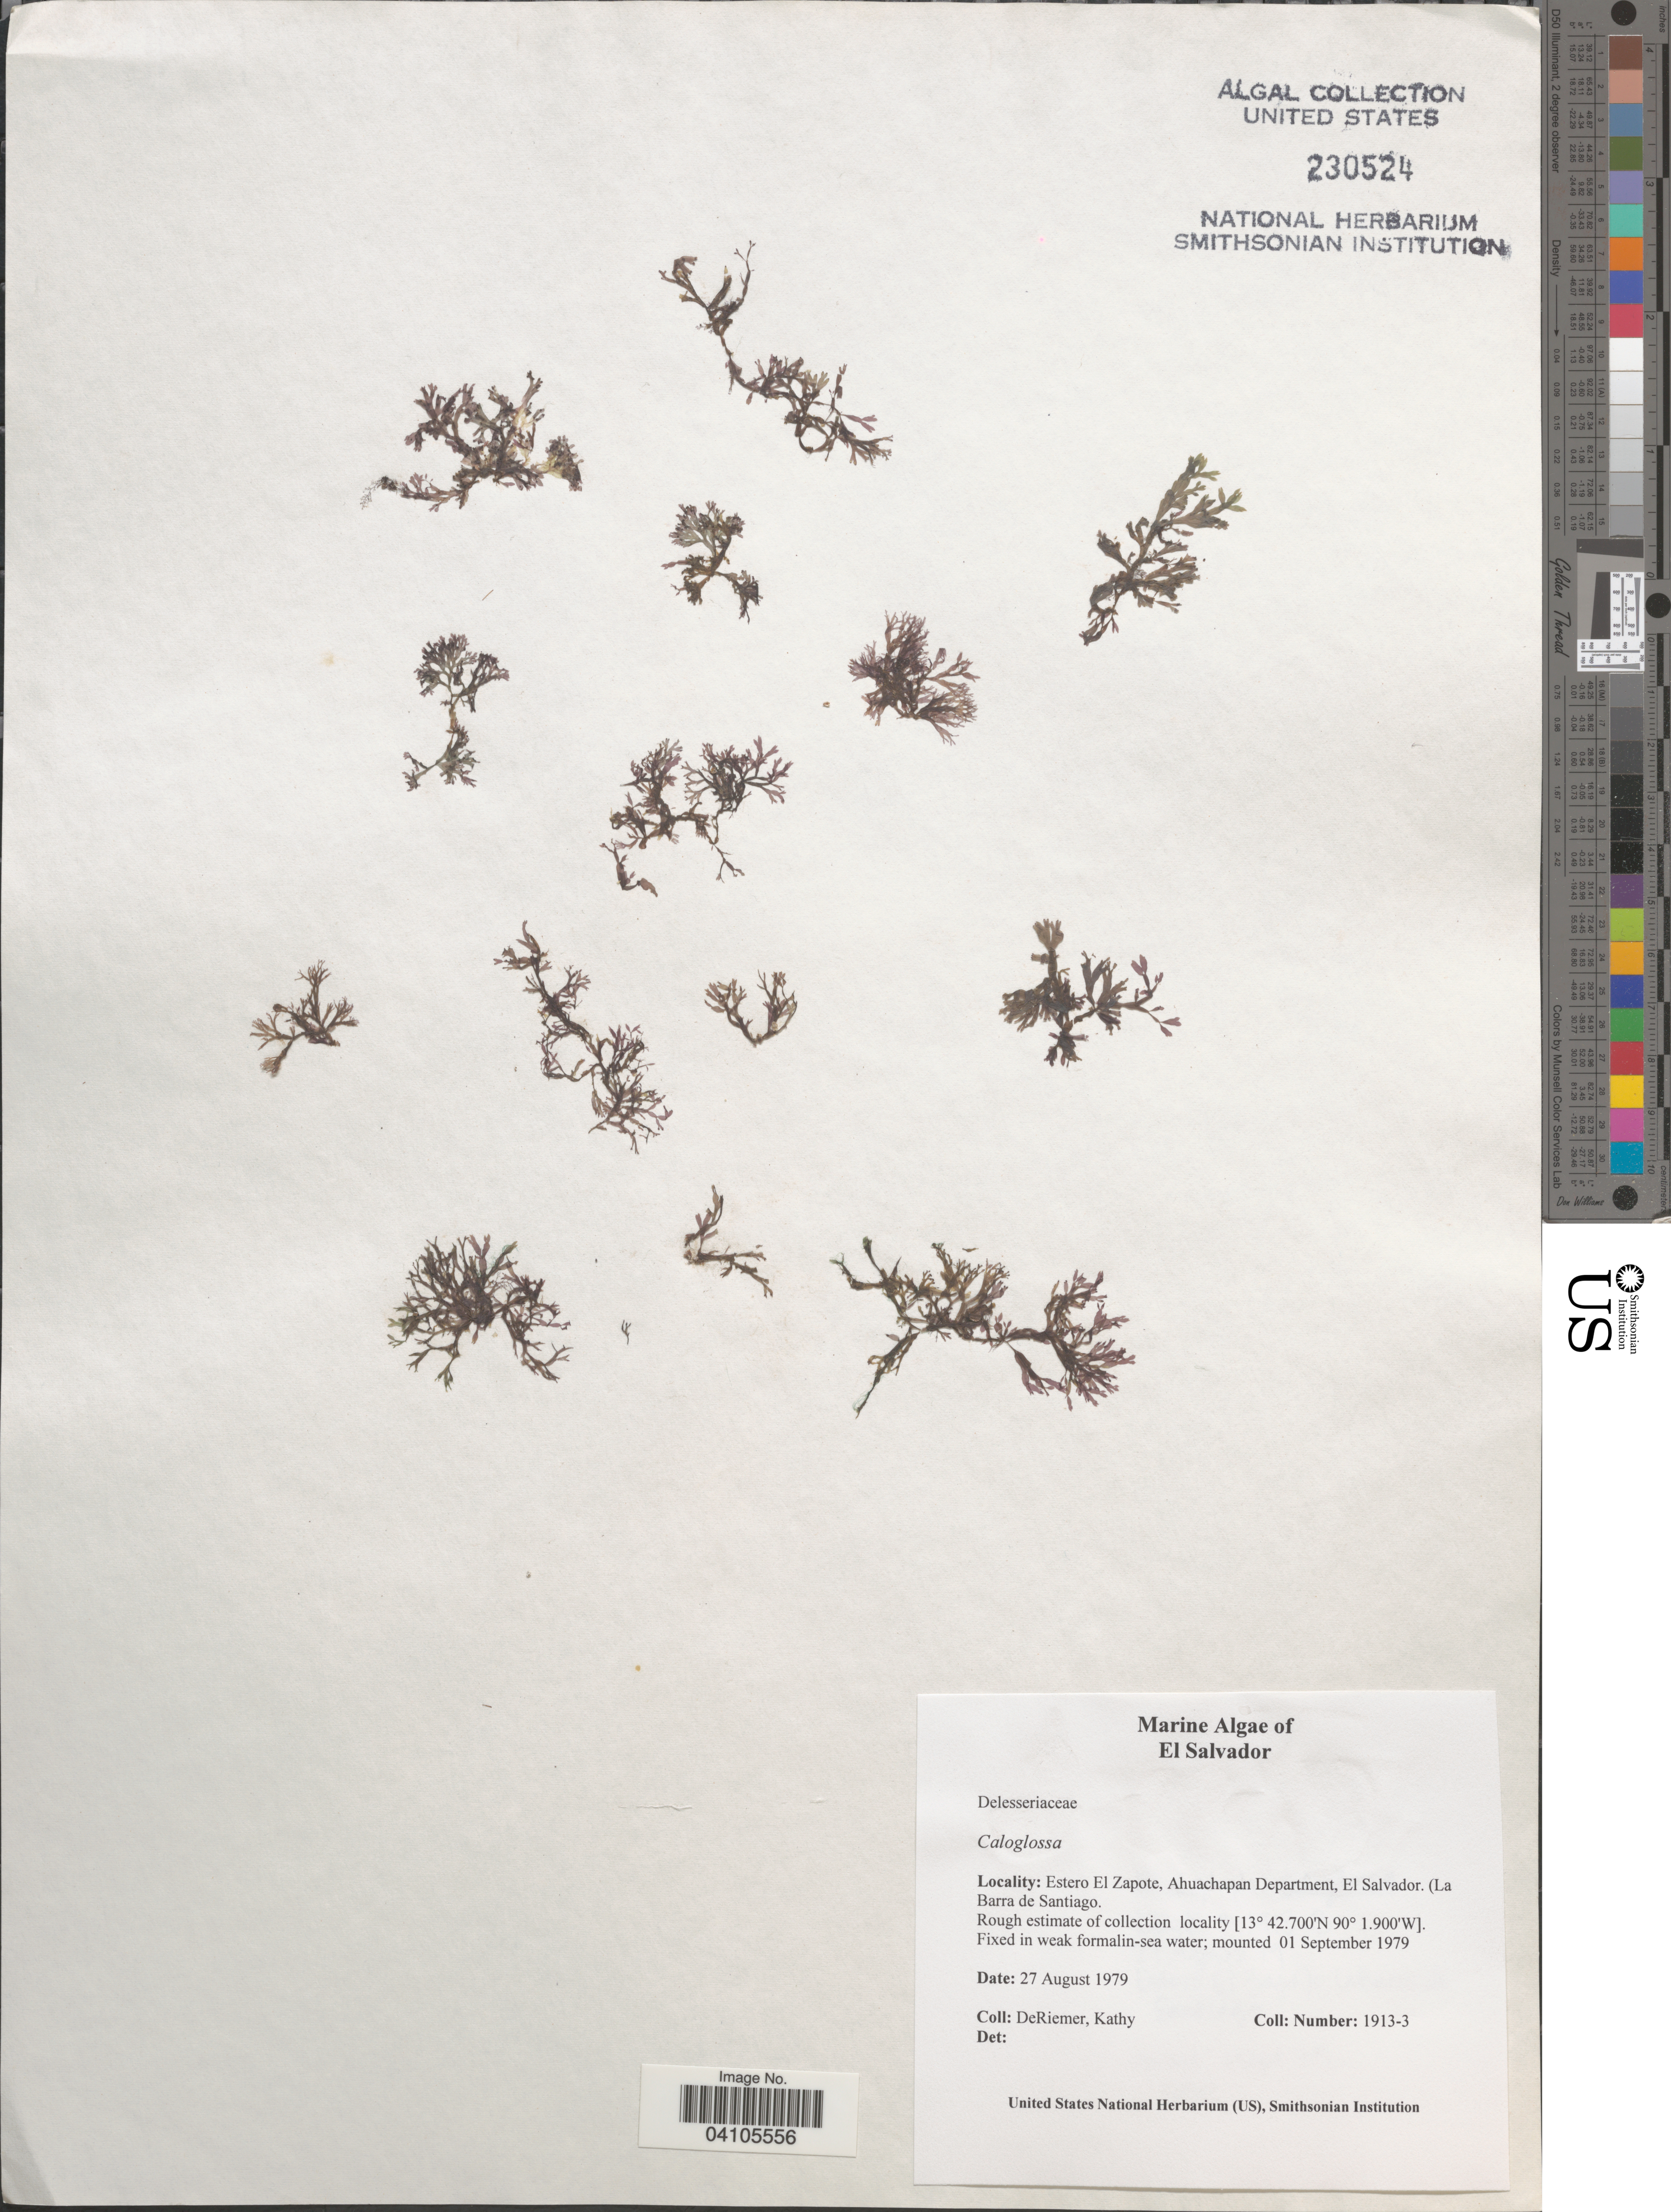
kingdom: Plantae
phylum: Rhodophyta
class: Florideophyceae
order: Ceramiales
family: Delesseriaceae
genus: Caloglossa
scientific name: Caloglossa sp.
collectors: K. DeRiemer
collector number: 1913-3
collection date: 1979-08-27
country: El Salvador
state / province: Ahuachapan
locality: Estero El Zapote, Ahuachapan Department. (La Barra de Santiago).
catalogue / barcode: US 230524